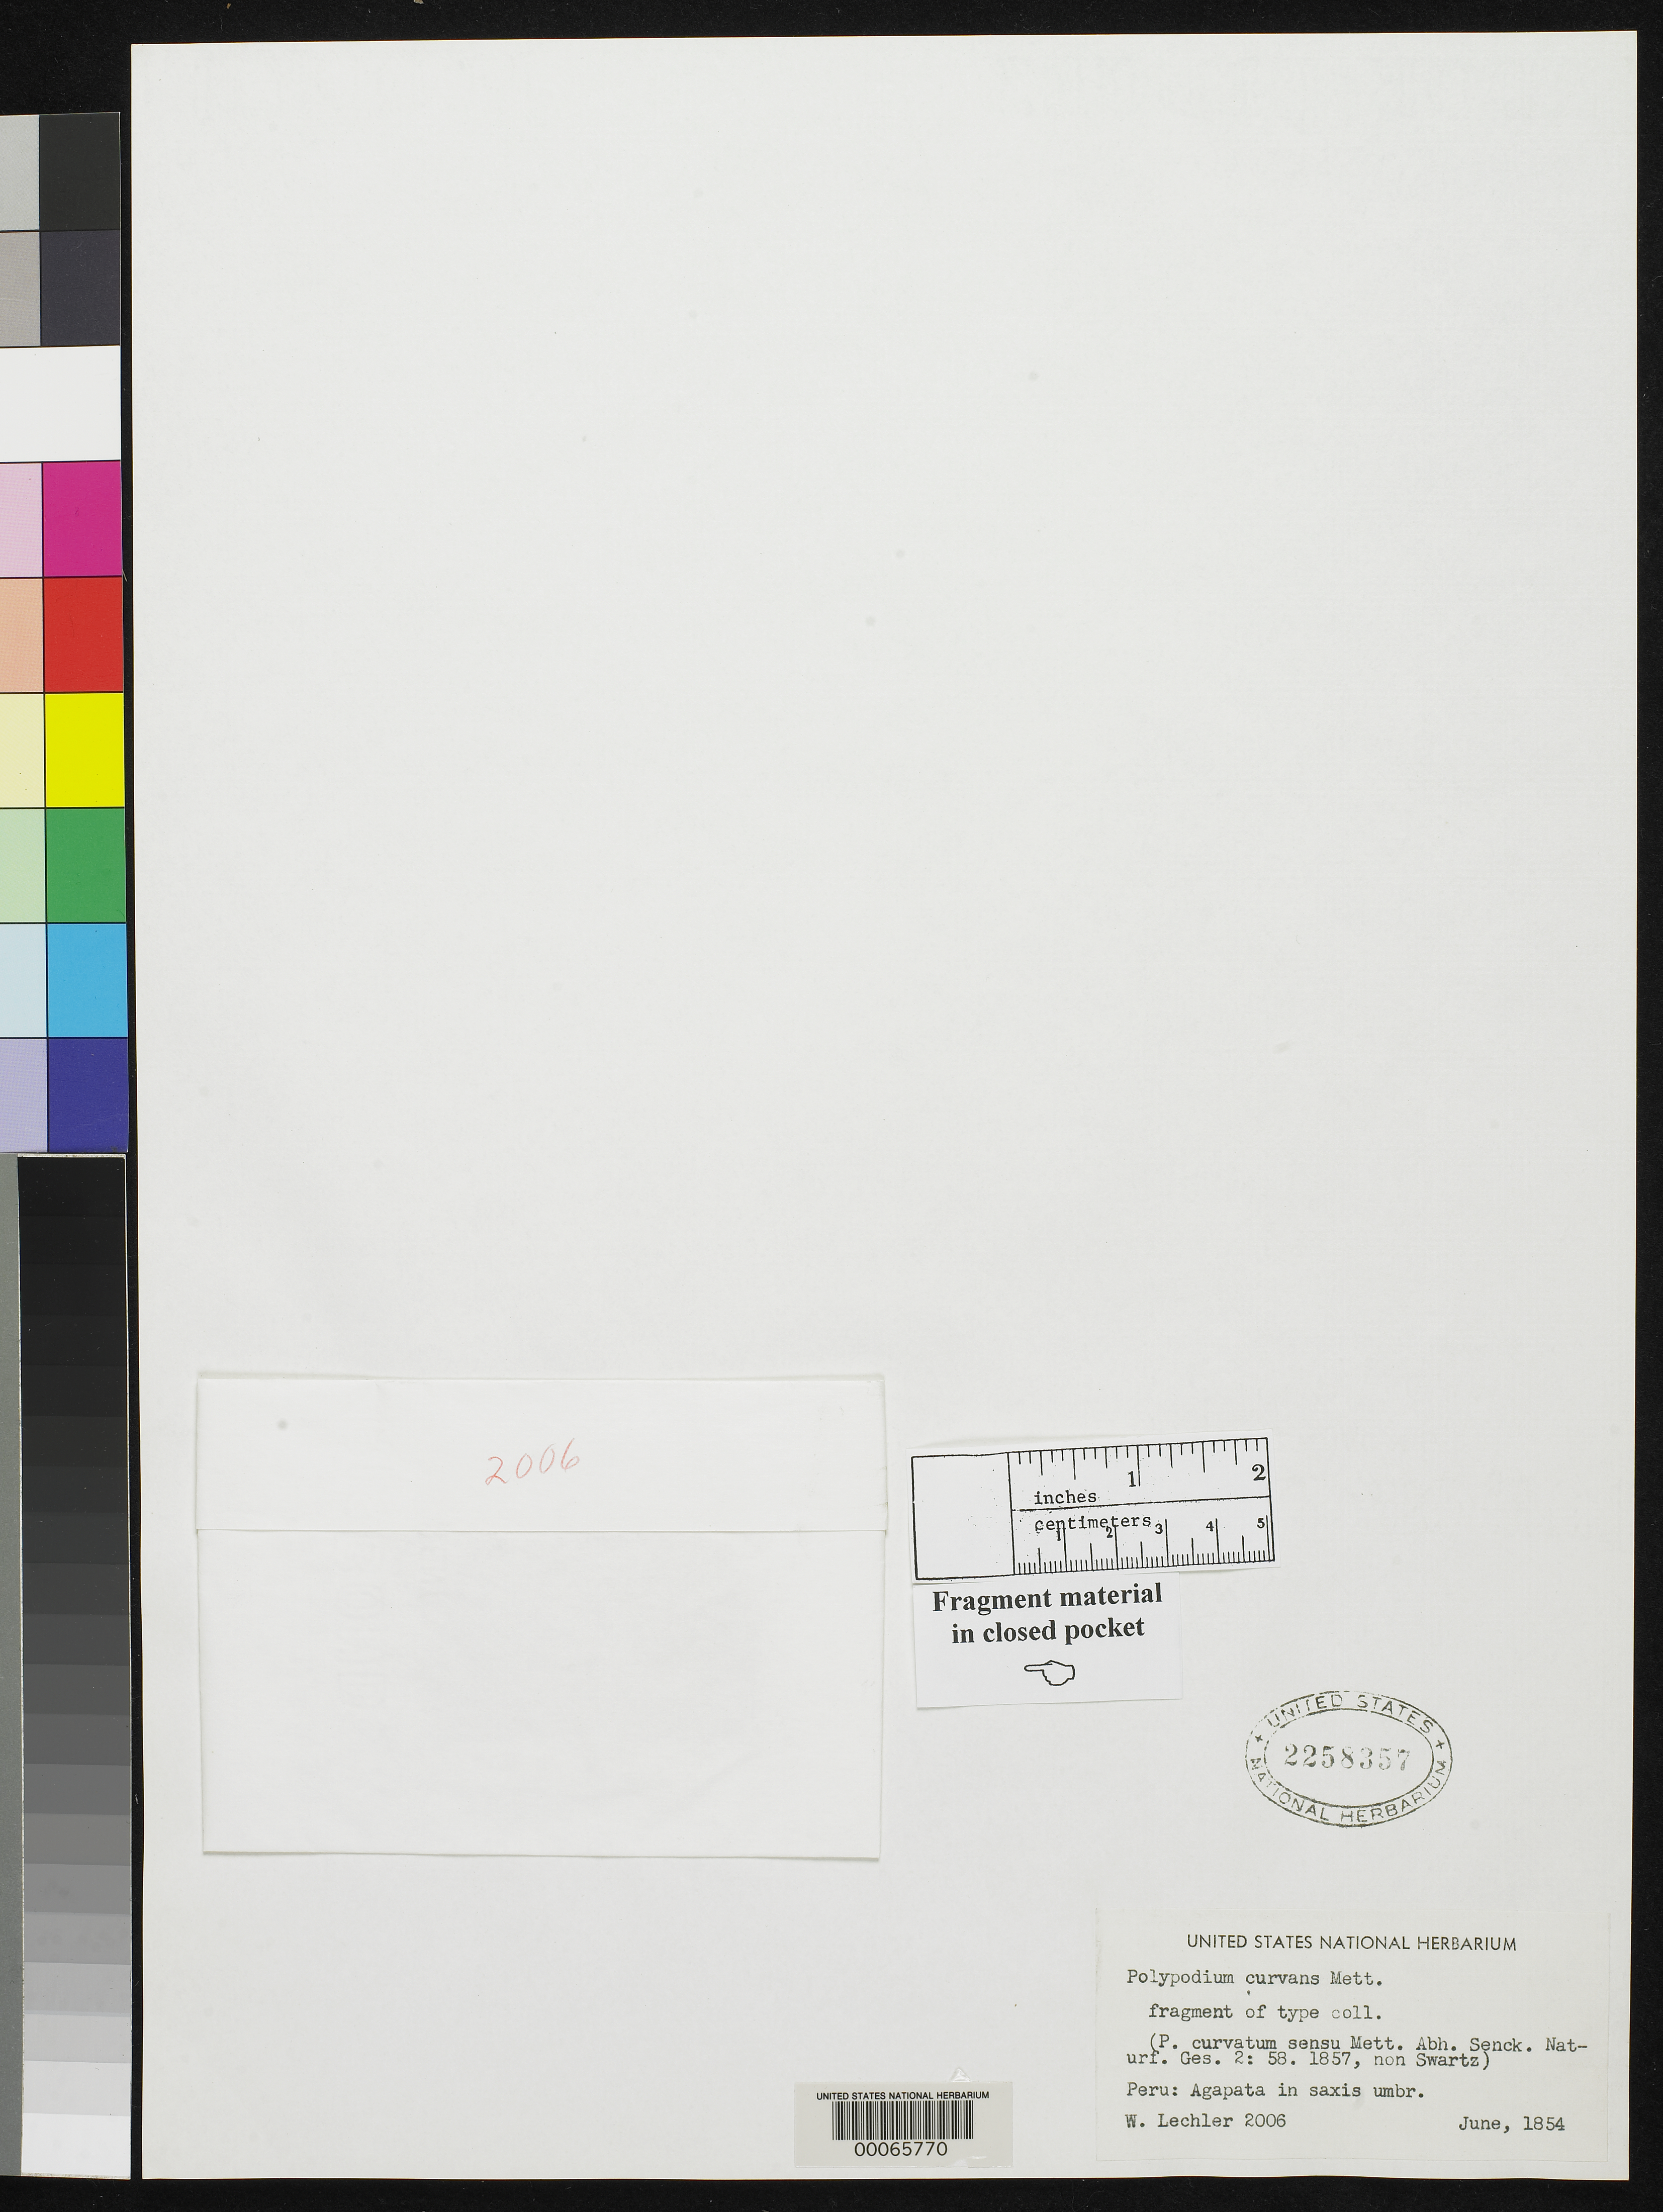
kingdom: Plantae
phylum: Tracheophyta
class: Polypodiopsida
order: Polypodiales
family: Polypodiaceae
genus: Polypodium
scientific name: Polypodium curvans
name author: Mett.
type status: Isotype Fragment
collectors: W. Lechler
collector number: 2006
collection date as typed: Jun 1854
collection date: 1854-06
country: Peru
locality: Agapata in saxis umbr.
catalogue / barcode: US 2258357